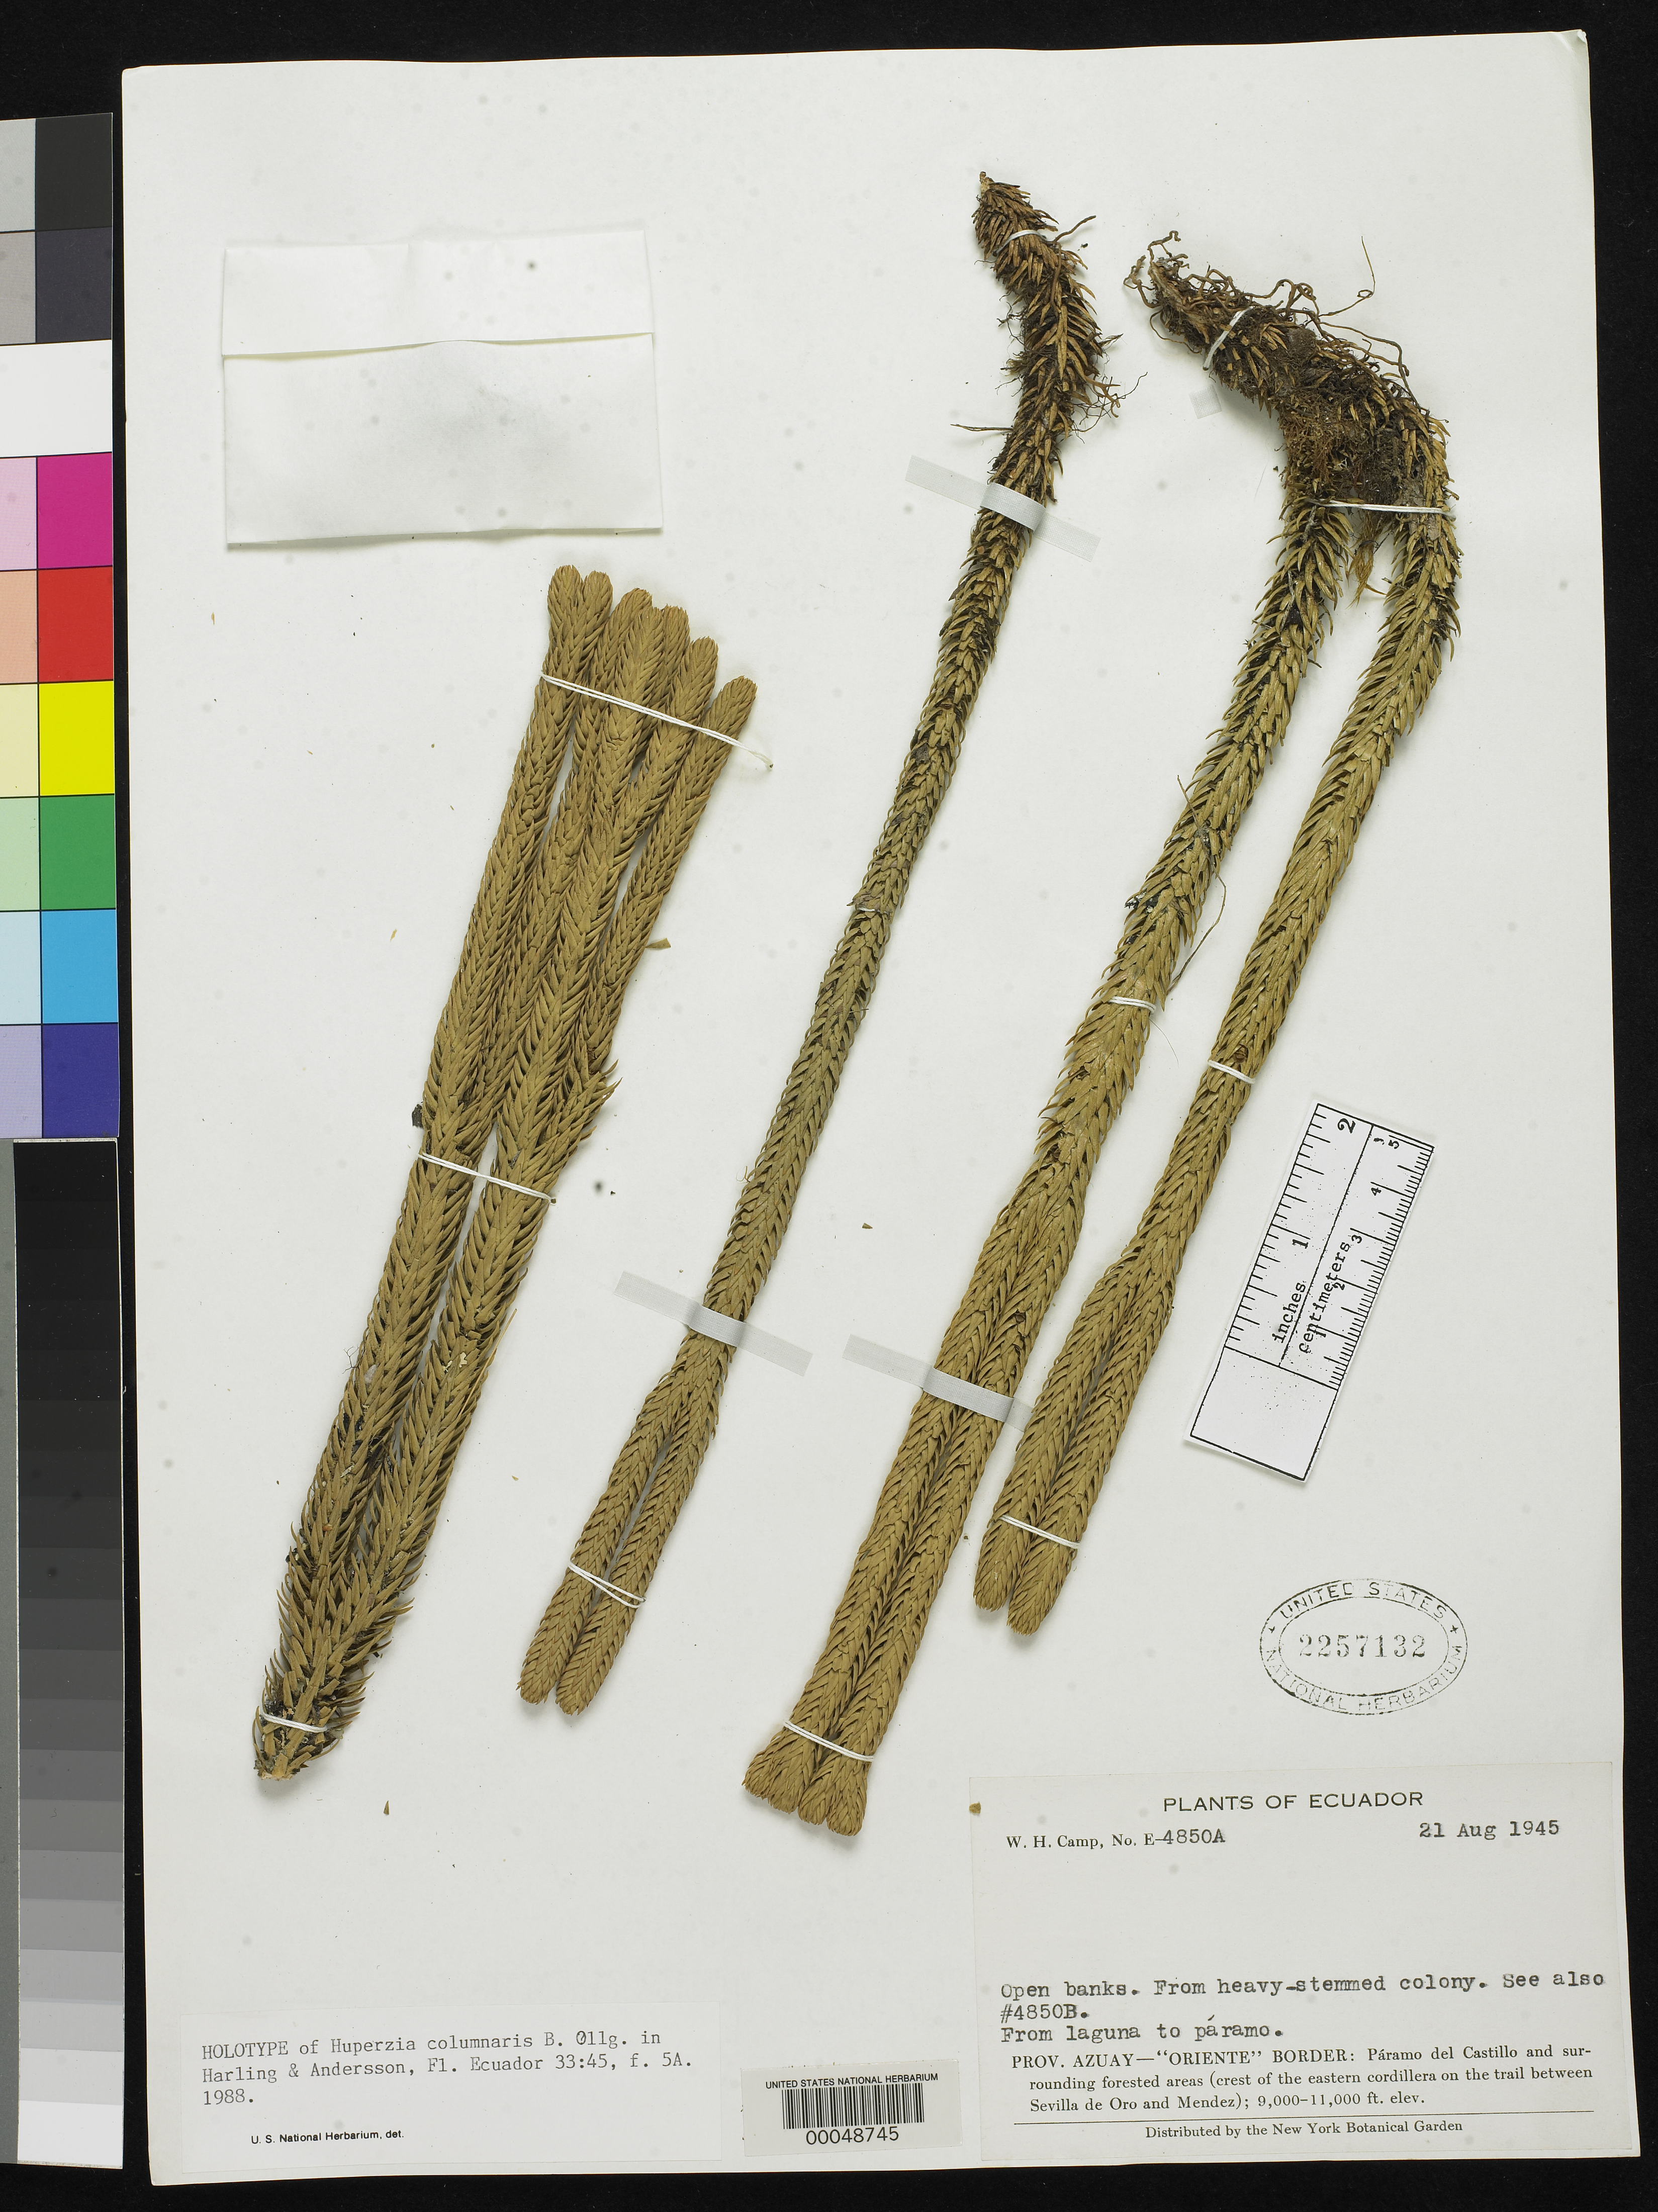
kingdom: Plantae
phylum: Tracheophyta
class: Lycopodiopsida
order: Lycopodiales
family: Lycopodiaceae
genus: Huperzia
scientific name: Huperzia columnaris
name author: B. Øllg. & C. Andersson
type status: Holotype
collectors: W. H. Camp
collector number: E-4850a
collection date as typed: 21 Aug 1945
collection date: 1945-08-21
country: Ecuador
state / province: Azuay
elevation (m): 2743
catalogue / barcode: US 2257132